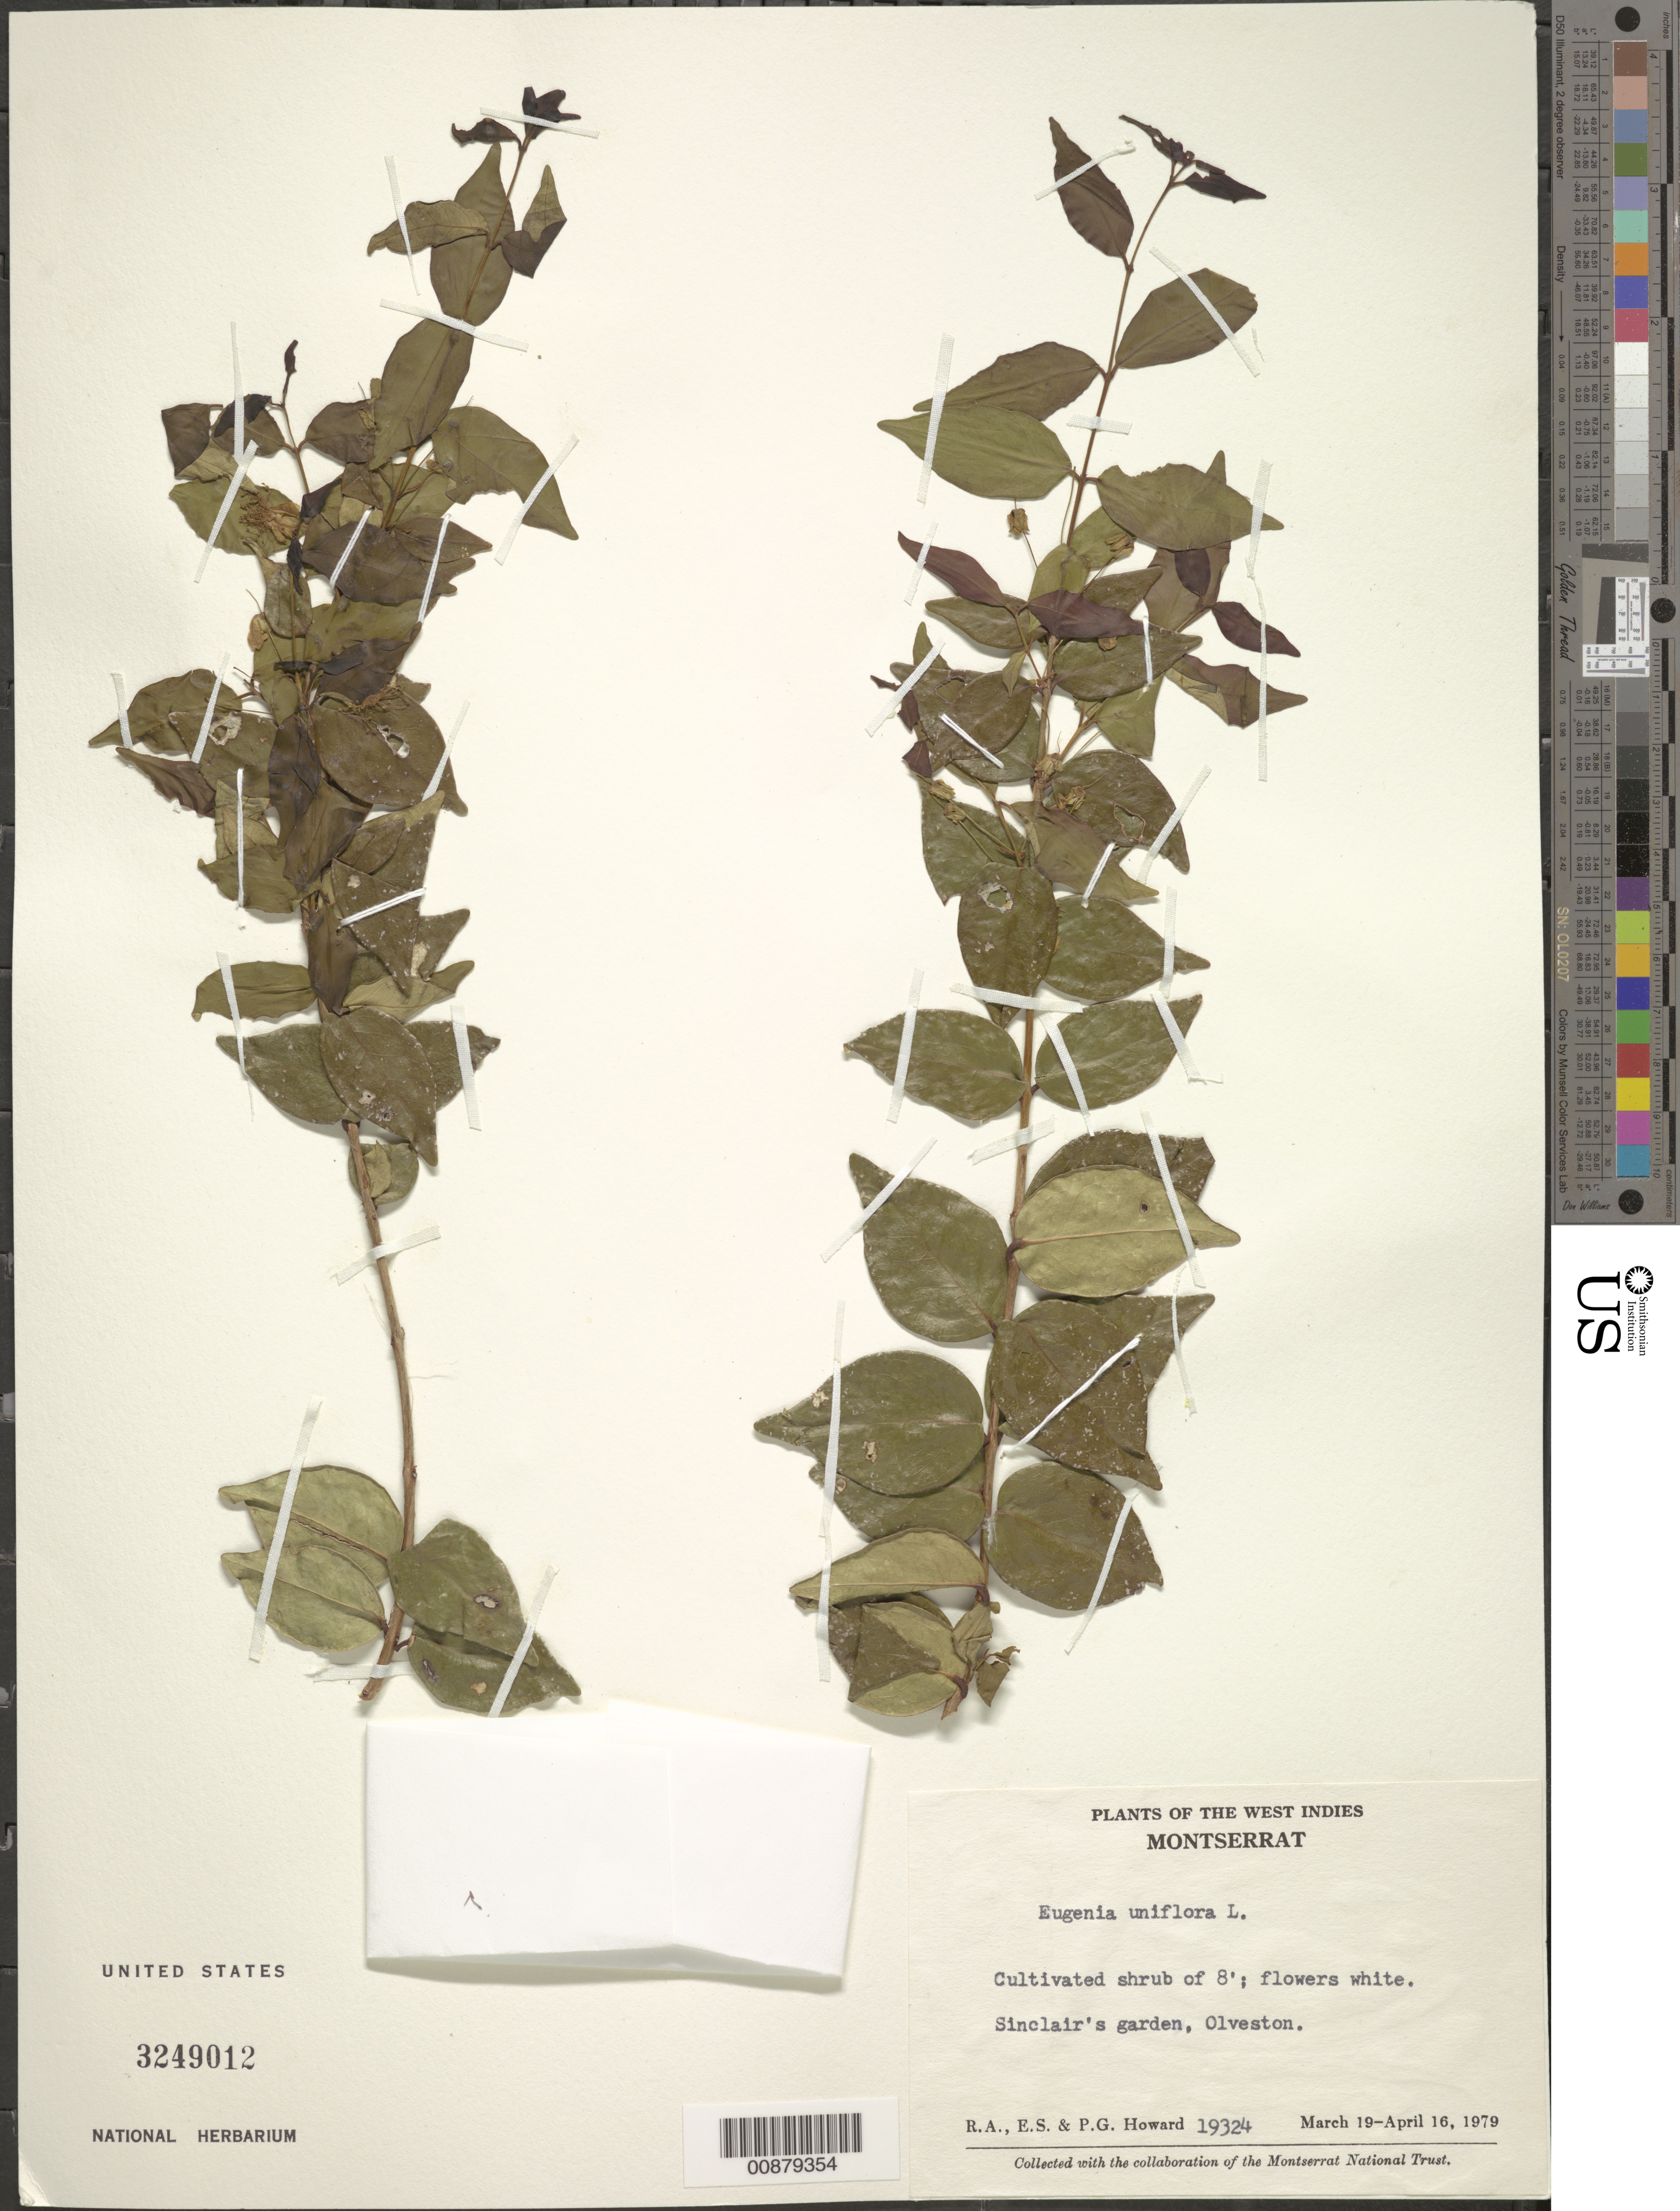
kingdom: Plantae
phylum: Tracheophyta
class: Magnoliopsida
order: Myrtales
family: Myrtaceae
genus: Eugenia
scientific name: Eugenia uniflora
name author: L.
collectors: R. A. Howard, E. S. Howard & P. Howard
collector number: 19324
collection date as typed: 19 Mar 1979 to 16 Apr 1979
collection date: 1979-03-19/1979-04-16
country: Montserrat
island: Montserrat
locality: Sinclair's garden, Olveston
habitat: Cultivated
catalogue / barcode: US 3249012